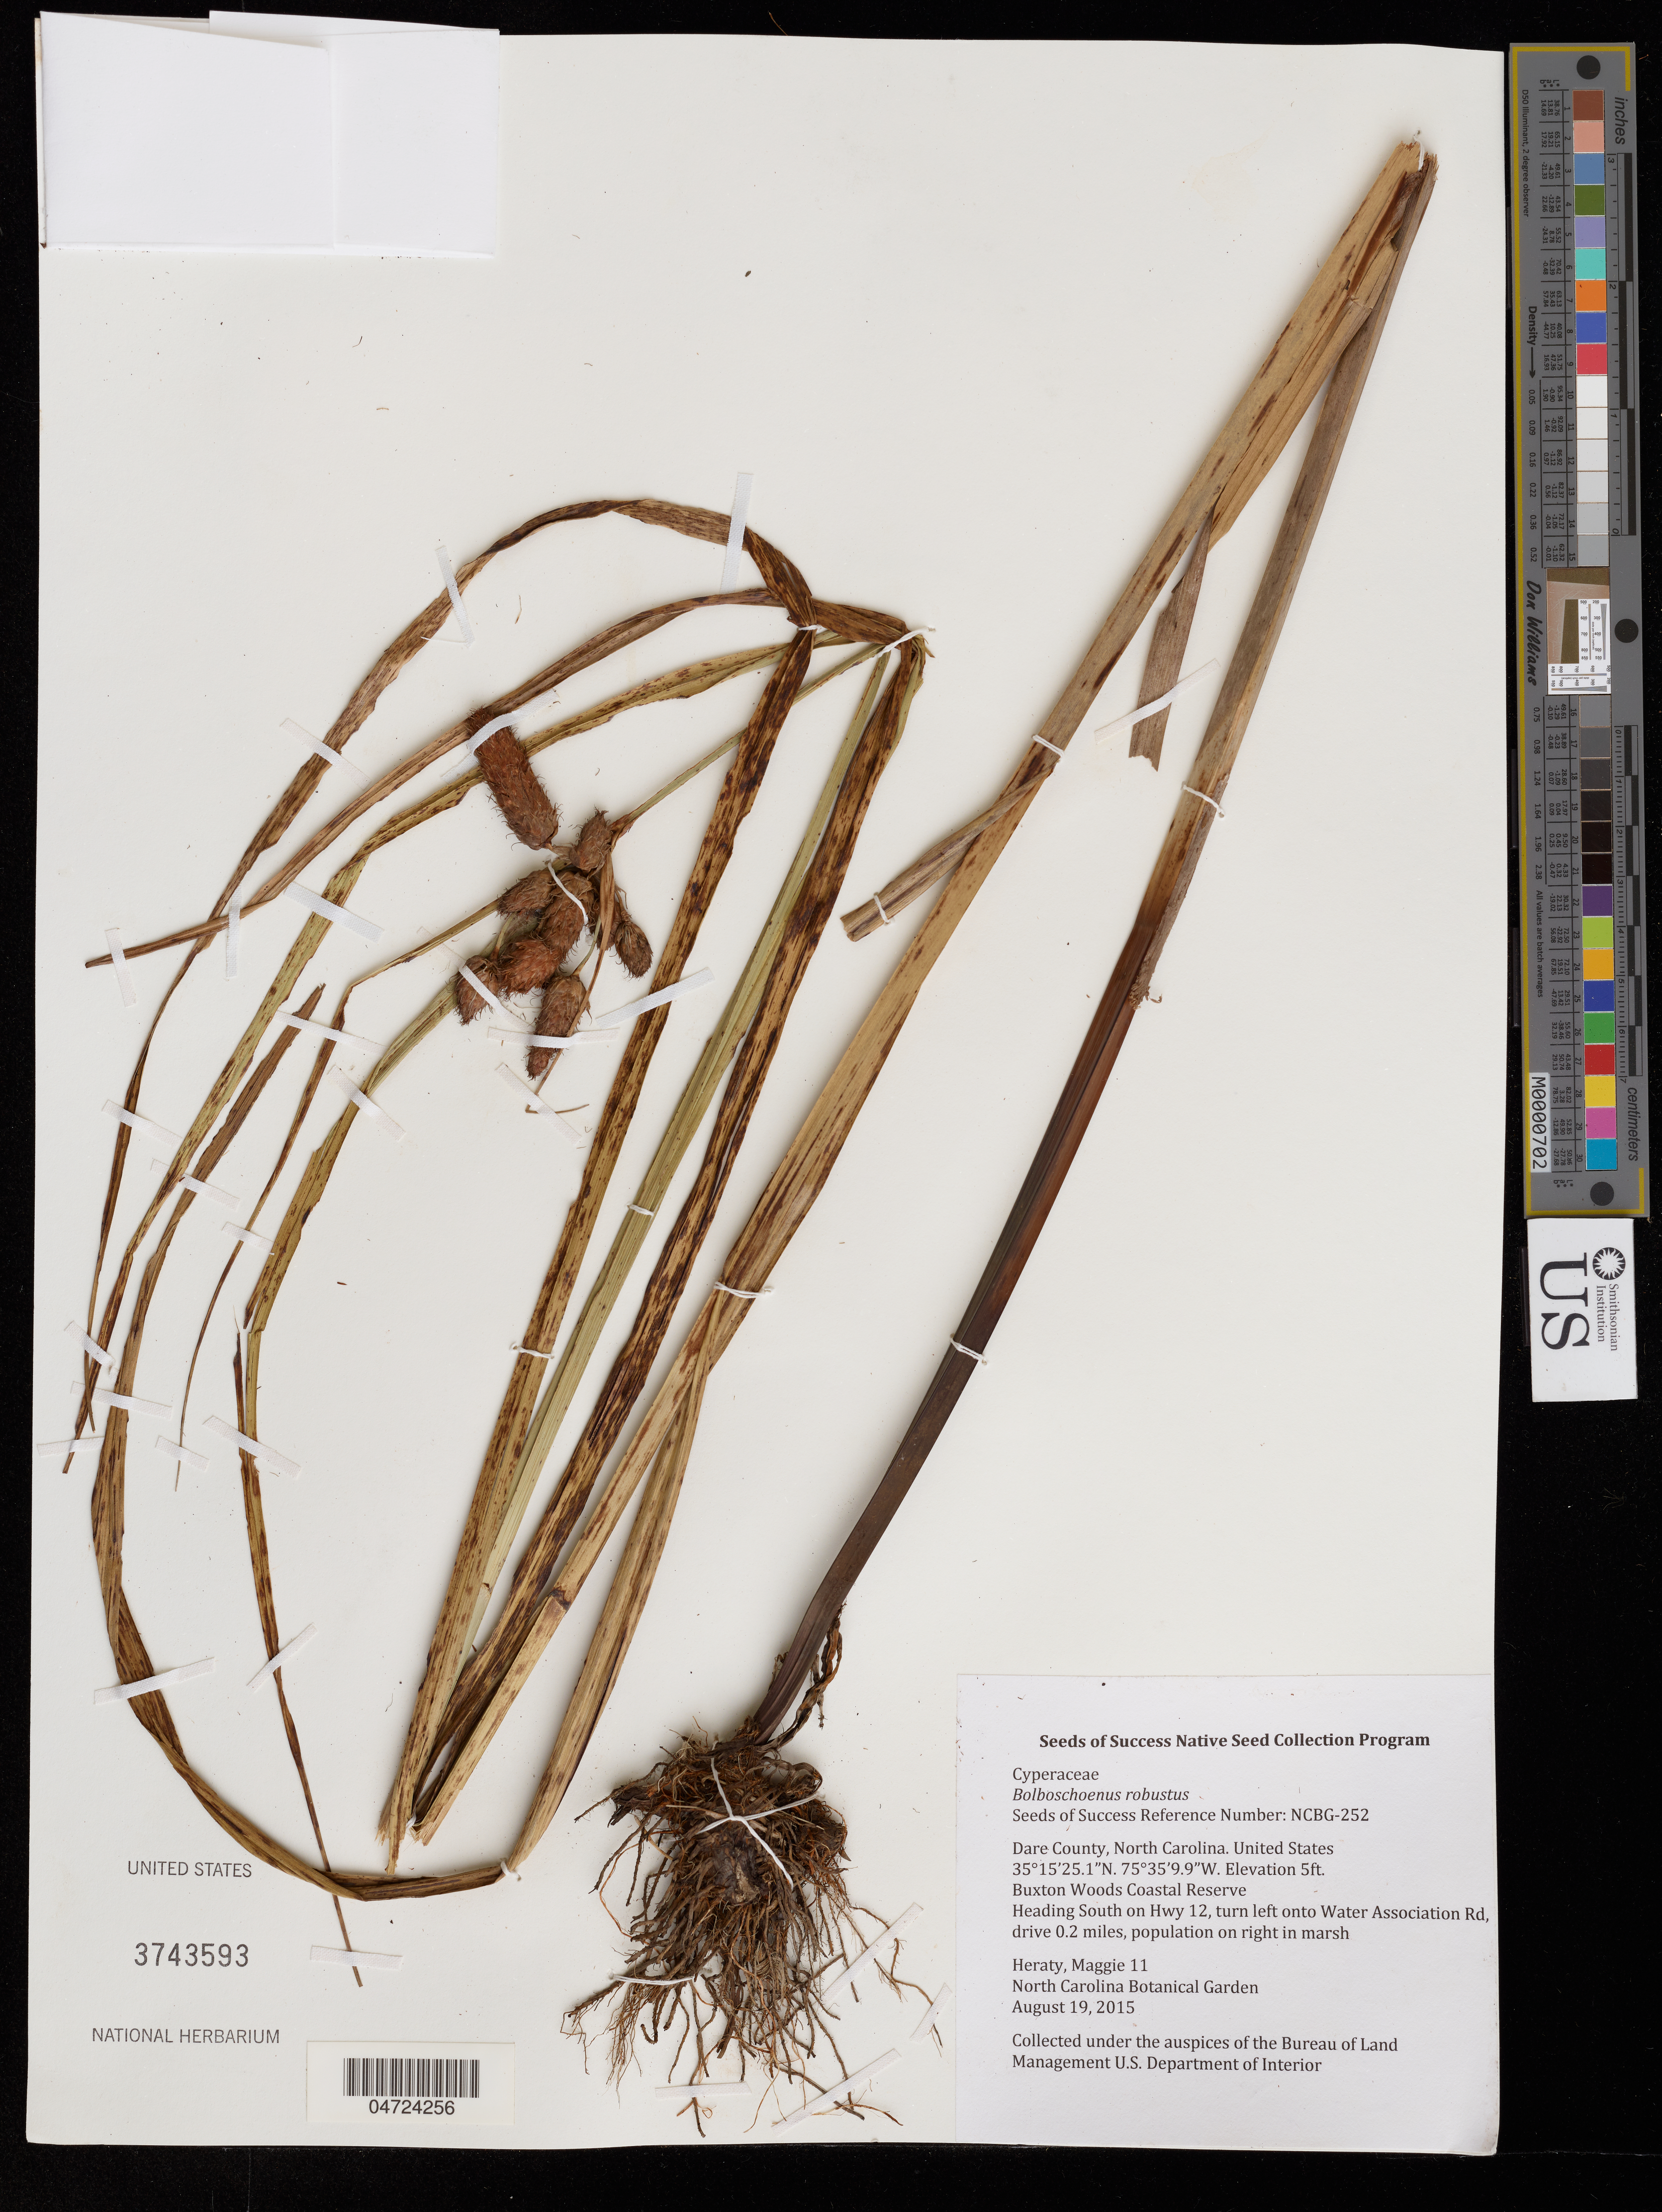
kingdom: Plantae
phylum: Tracheophyta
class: Liliopsida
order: Poales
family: Cyperaceae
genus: Bolboschoenus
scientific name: Bolboschoenus robustus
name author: (Pursh) Soják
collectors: M. Heraty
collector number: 11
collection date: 2015-08-19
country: United States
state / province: North Carolina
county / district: Dare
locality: Dare County. Buxton Woods Coastal Reserve. Heading South on Hwy 12, turn left onto Water Association Rd, drive 0.2 miles, population on right in marsh.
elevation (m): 2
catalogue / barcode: US 3743593